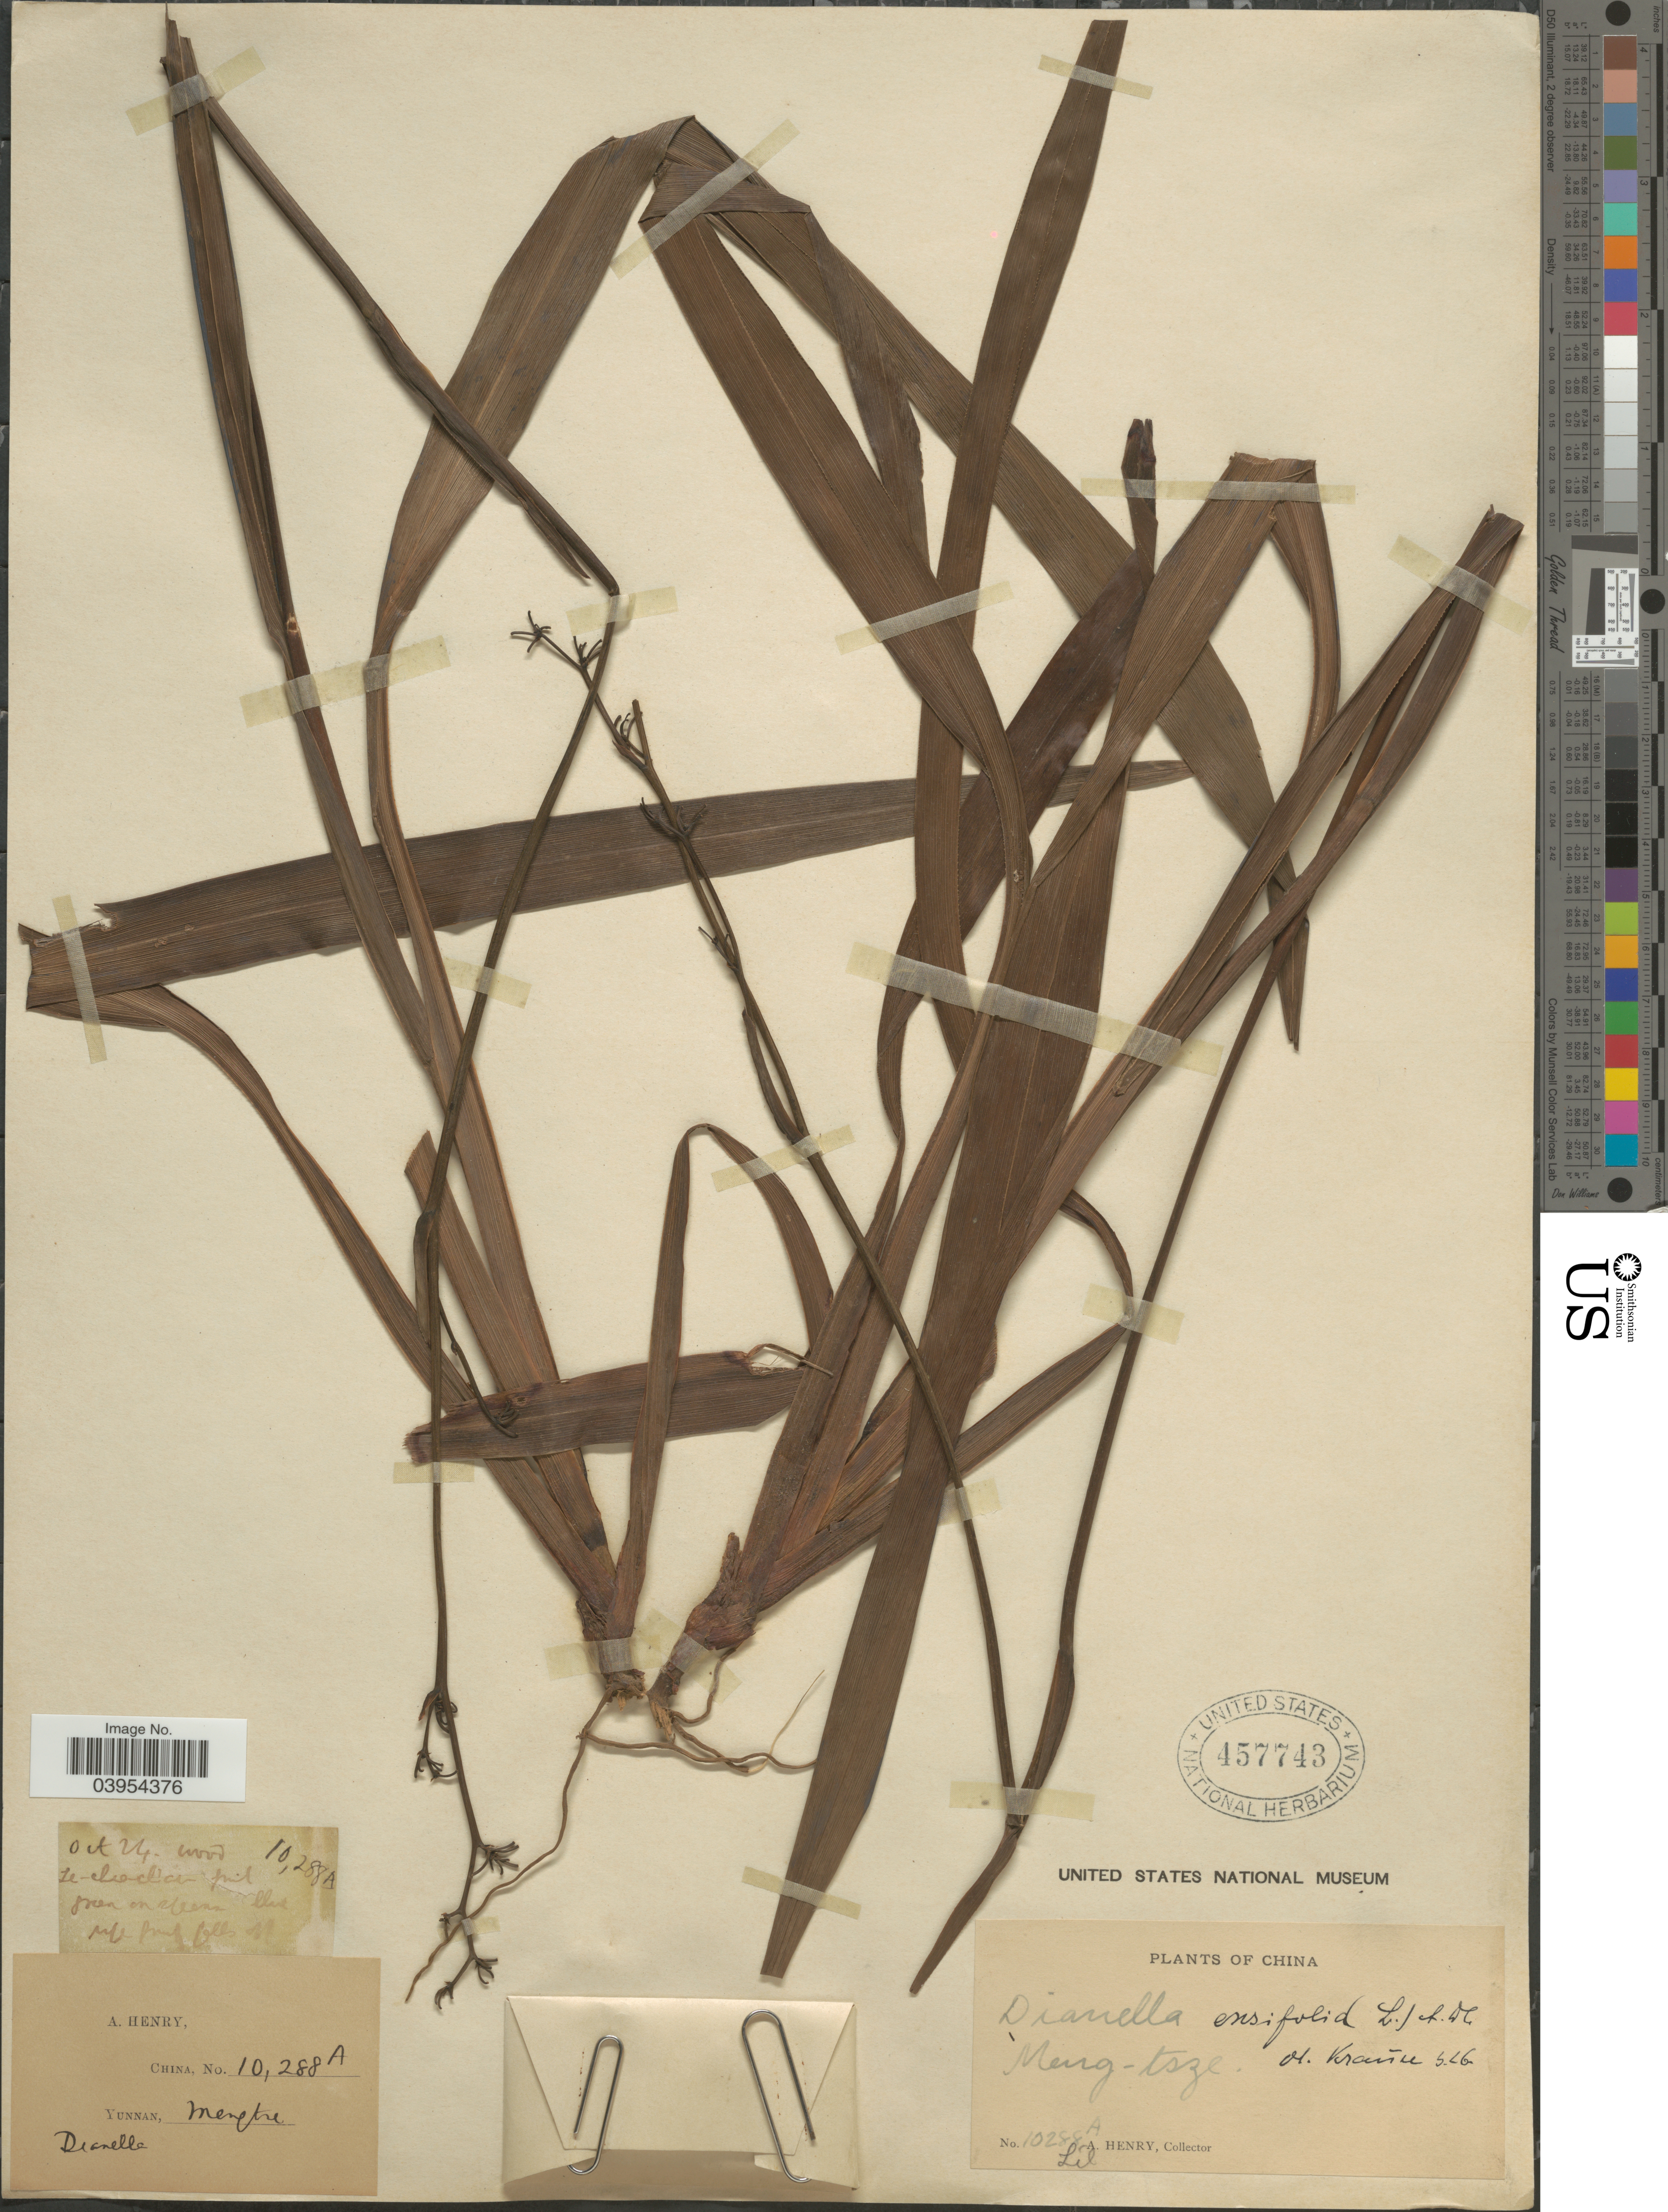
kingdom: Plantae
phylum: Tracheophyta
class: Liliopsida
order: Asparagales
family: Asphodelaceae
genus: Dianella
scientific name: Dianella ensifolia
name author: (L.) DC.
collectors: A. Henry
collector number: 10288 A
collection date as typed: Transcribed d/m/y: /10/24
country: China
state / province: Yunnan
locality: Mengtsze.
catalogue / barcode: US 457743